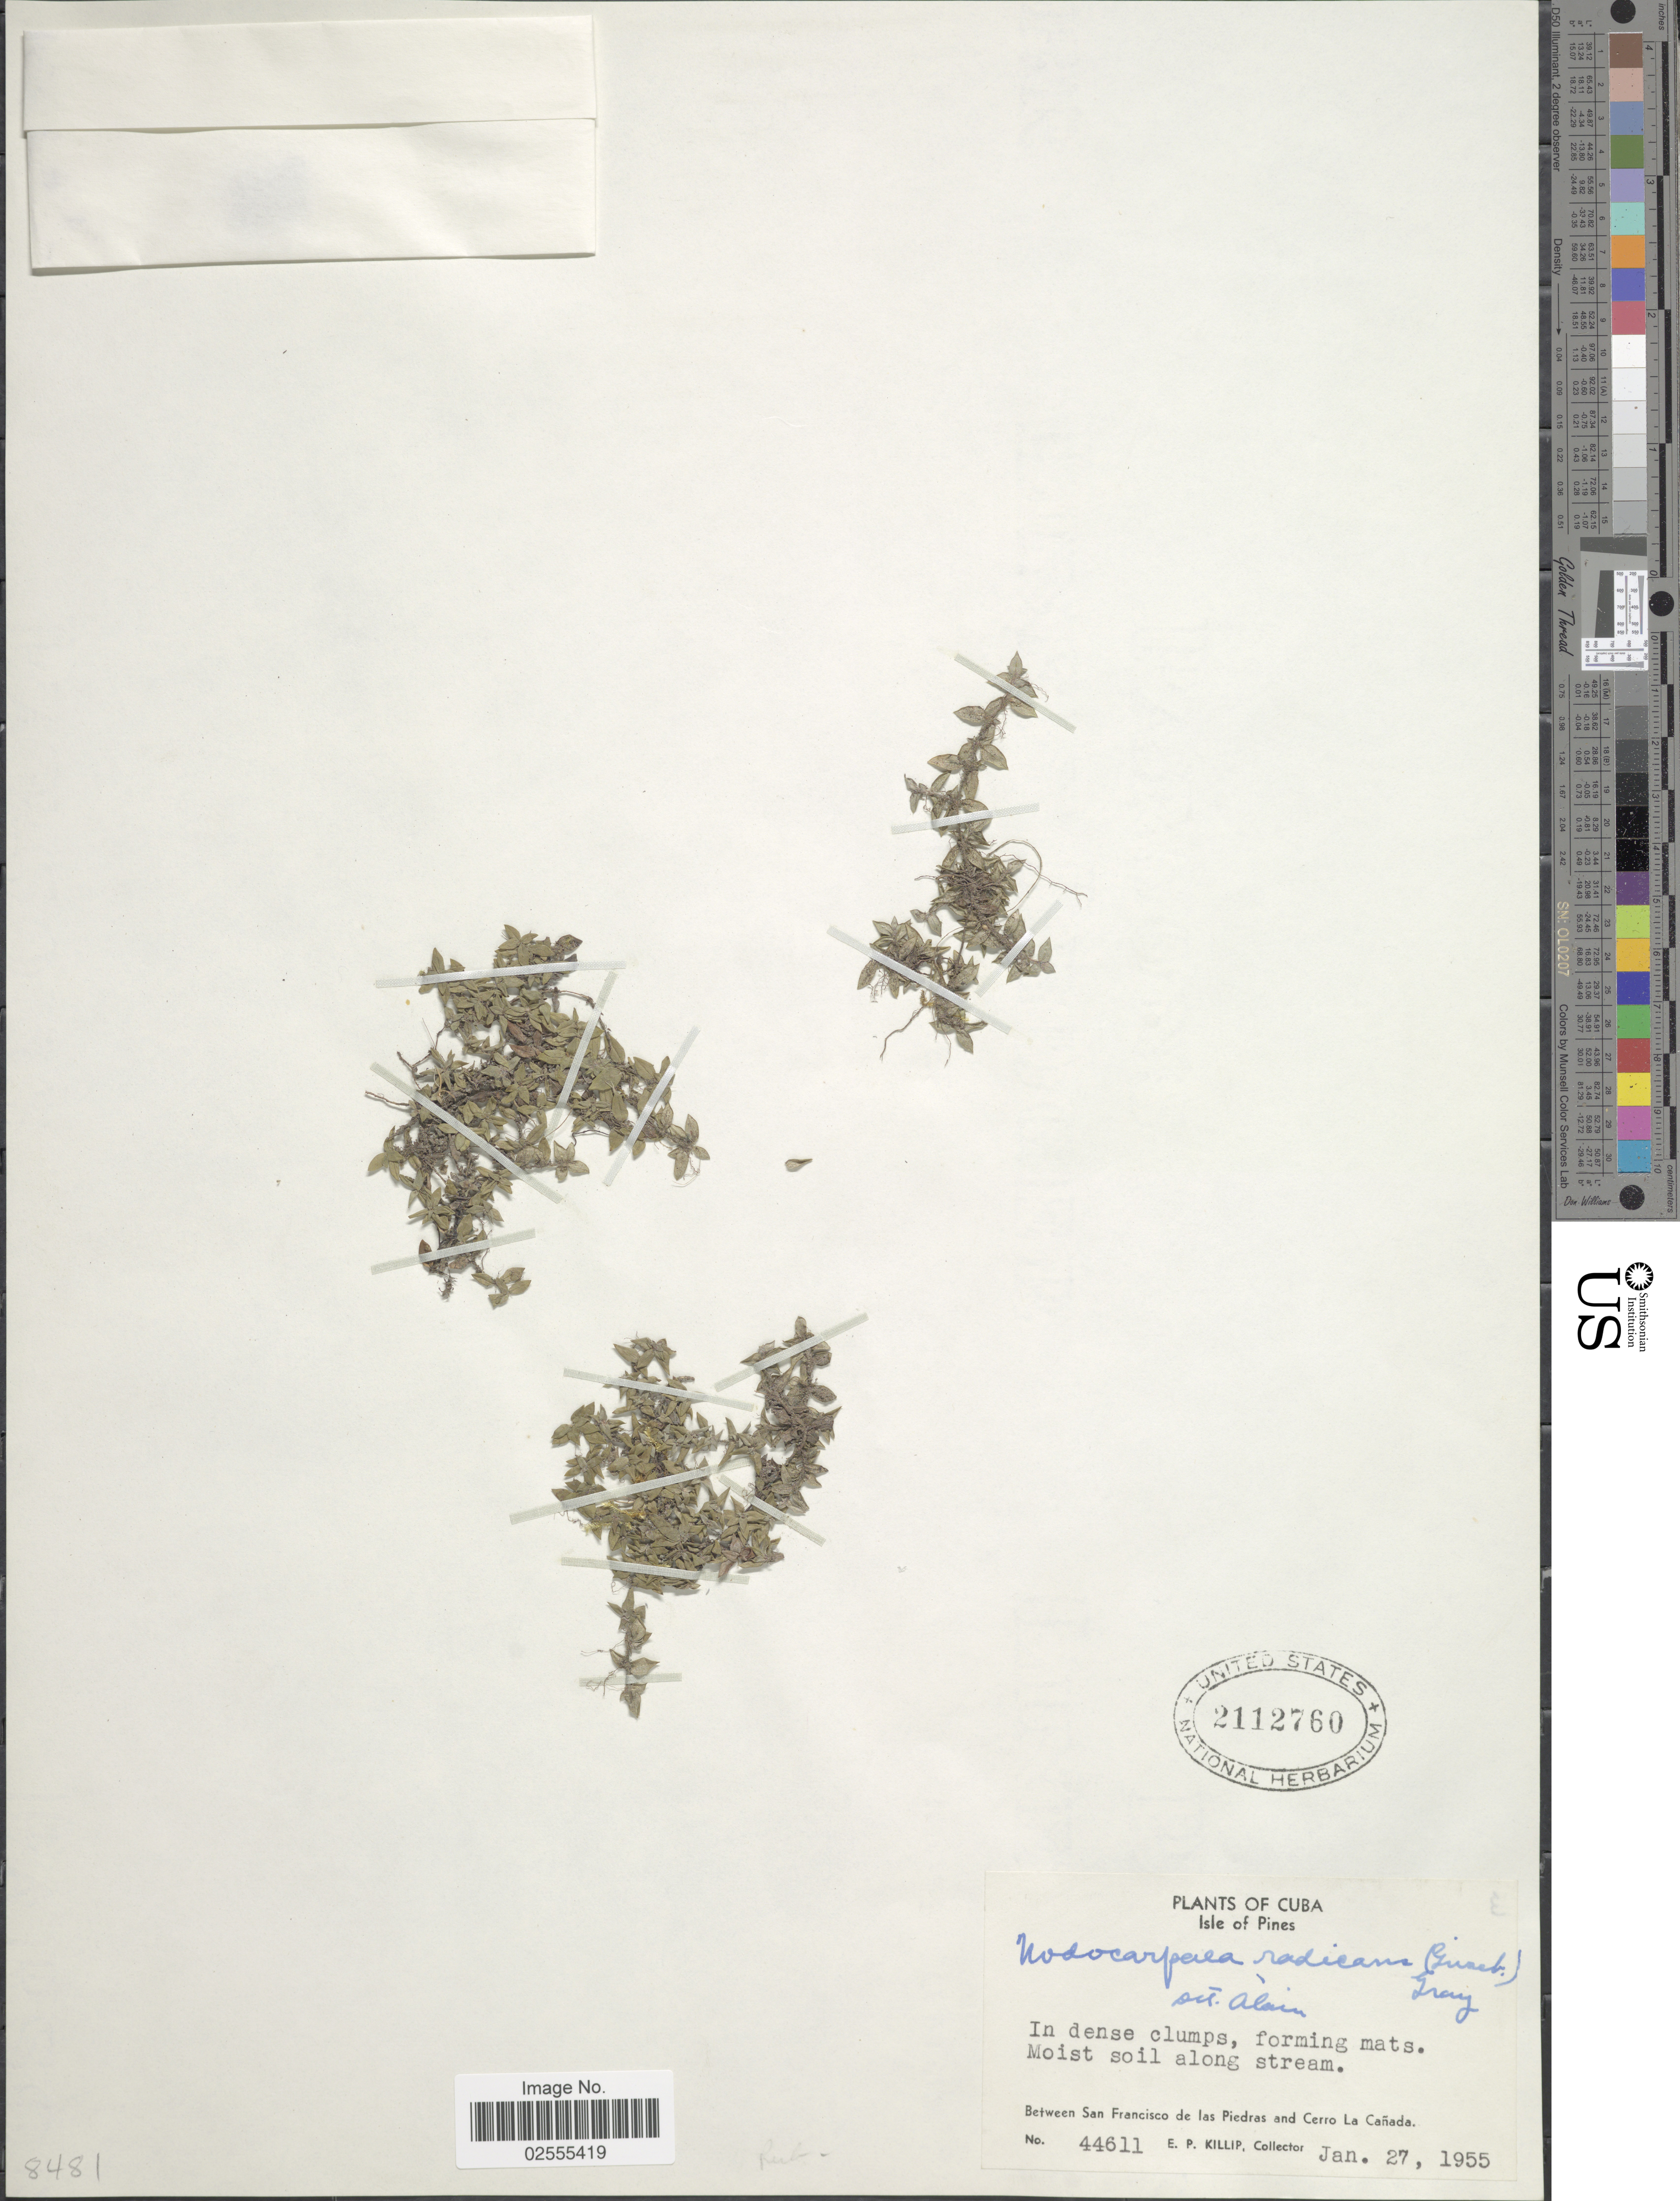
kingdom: Plantae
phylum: Tracheophyta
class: Magnoliopsida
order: Gentianales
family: Rubiaceae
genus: Nodocarpaea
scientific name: Nodocarpaea radicans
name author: (Griseb.) A. Gray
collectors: E. P. Killip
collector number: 44611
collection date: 1955-01-27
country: Cuba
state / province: Isla de la Juventud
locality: Isle of Pines. Between San Francisco de las Piedras and Cerro La Canada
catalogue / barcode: US 2112760